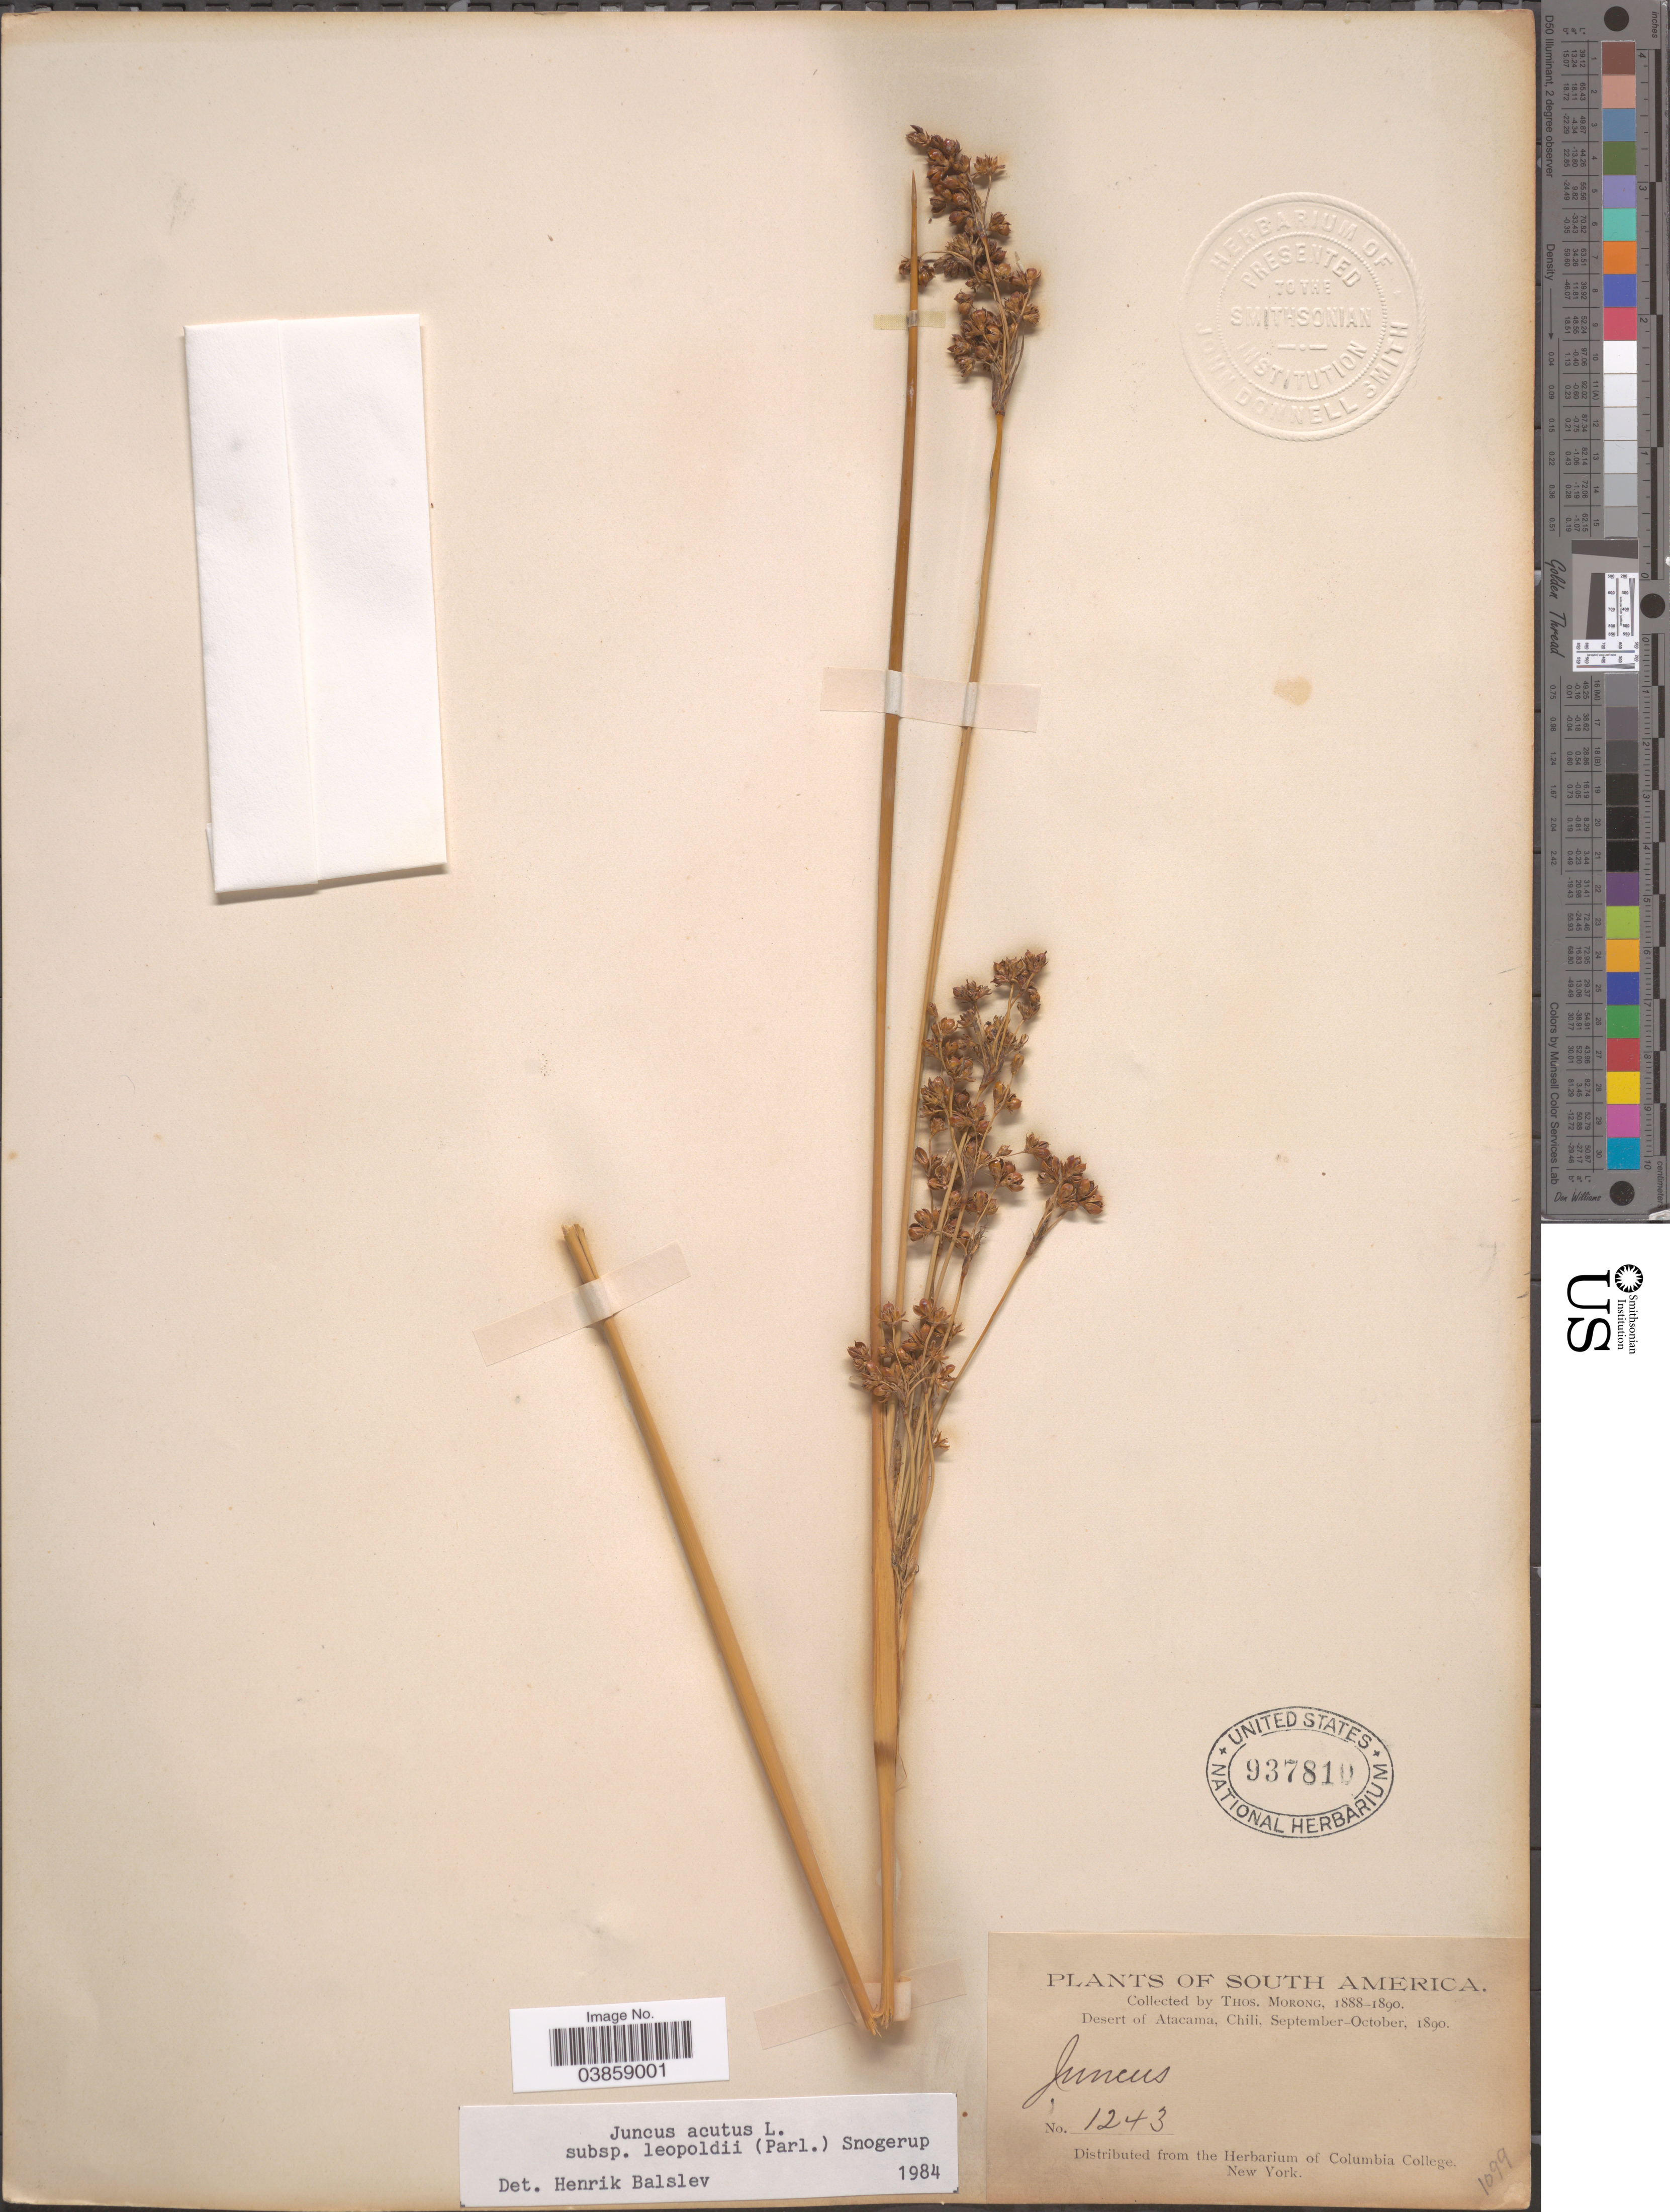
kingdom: Plantae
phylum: Tracheophyta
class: Liliopsida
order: Poales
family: Juncaceae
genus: Juncus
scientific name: Juncus acutus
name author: L.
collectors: ex herb. T. Morong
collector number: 1243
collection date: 1890-09/1890-10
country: Chile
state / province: Atacama (III)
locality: Desert of Atacama.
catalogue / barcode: US 937810